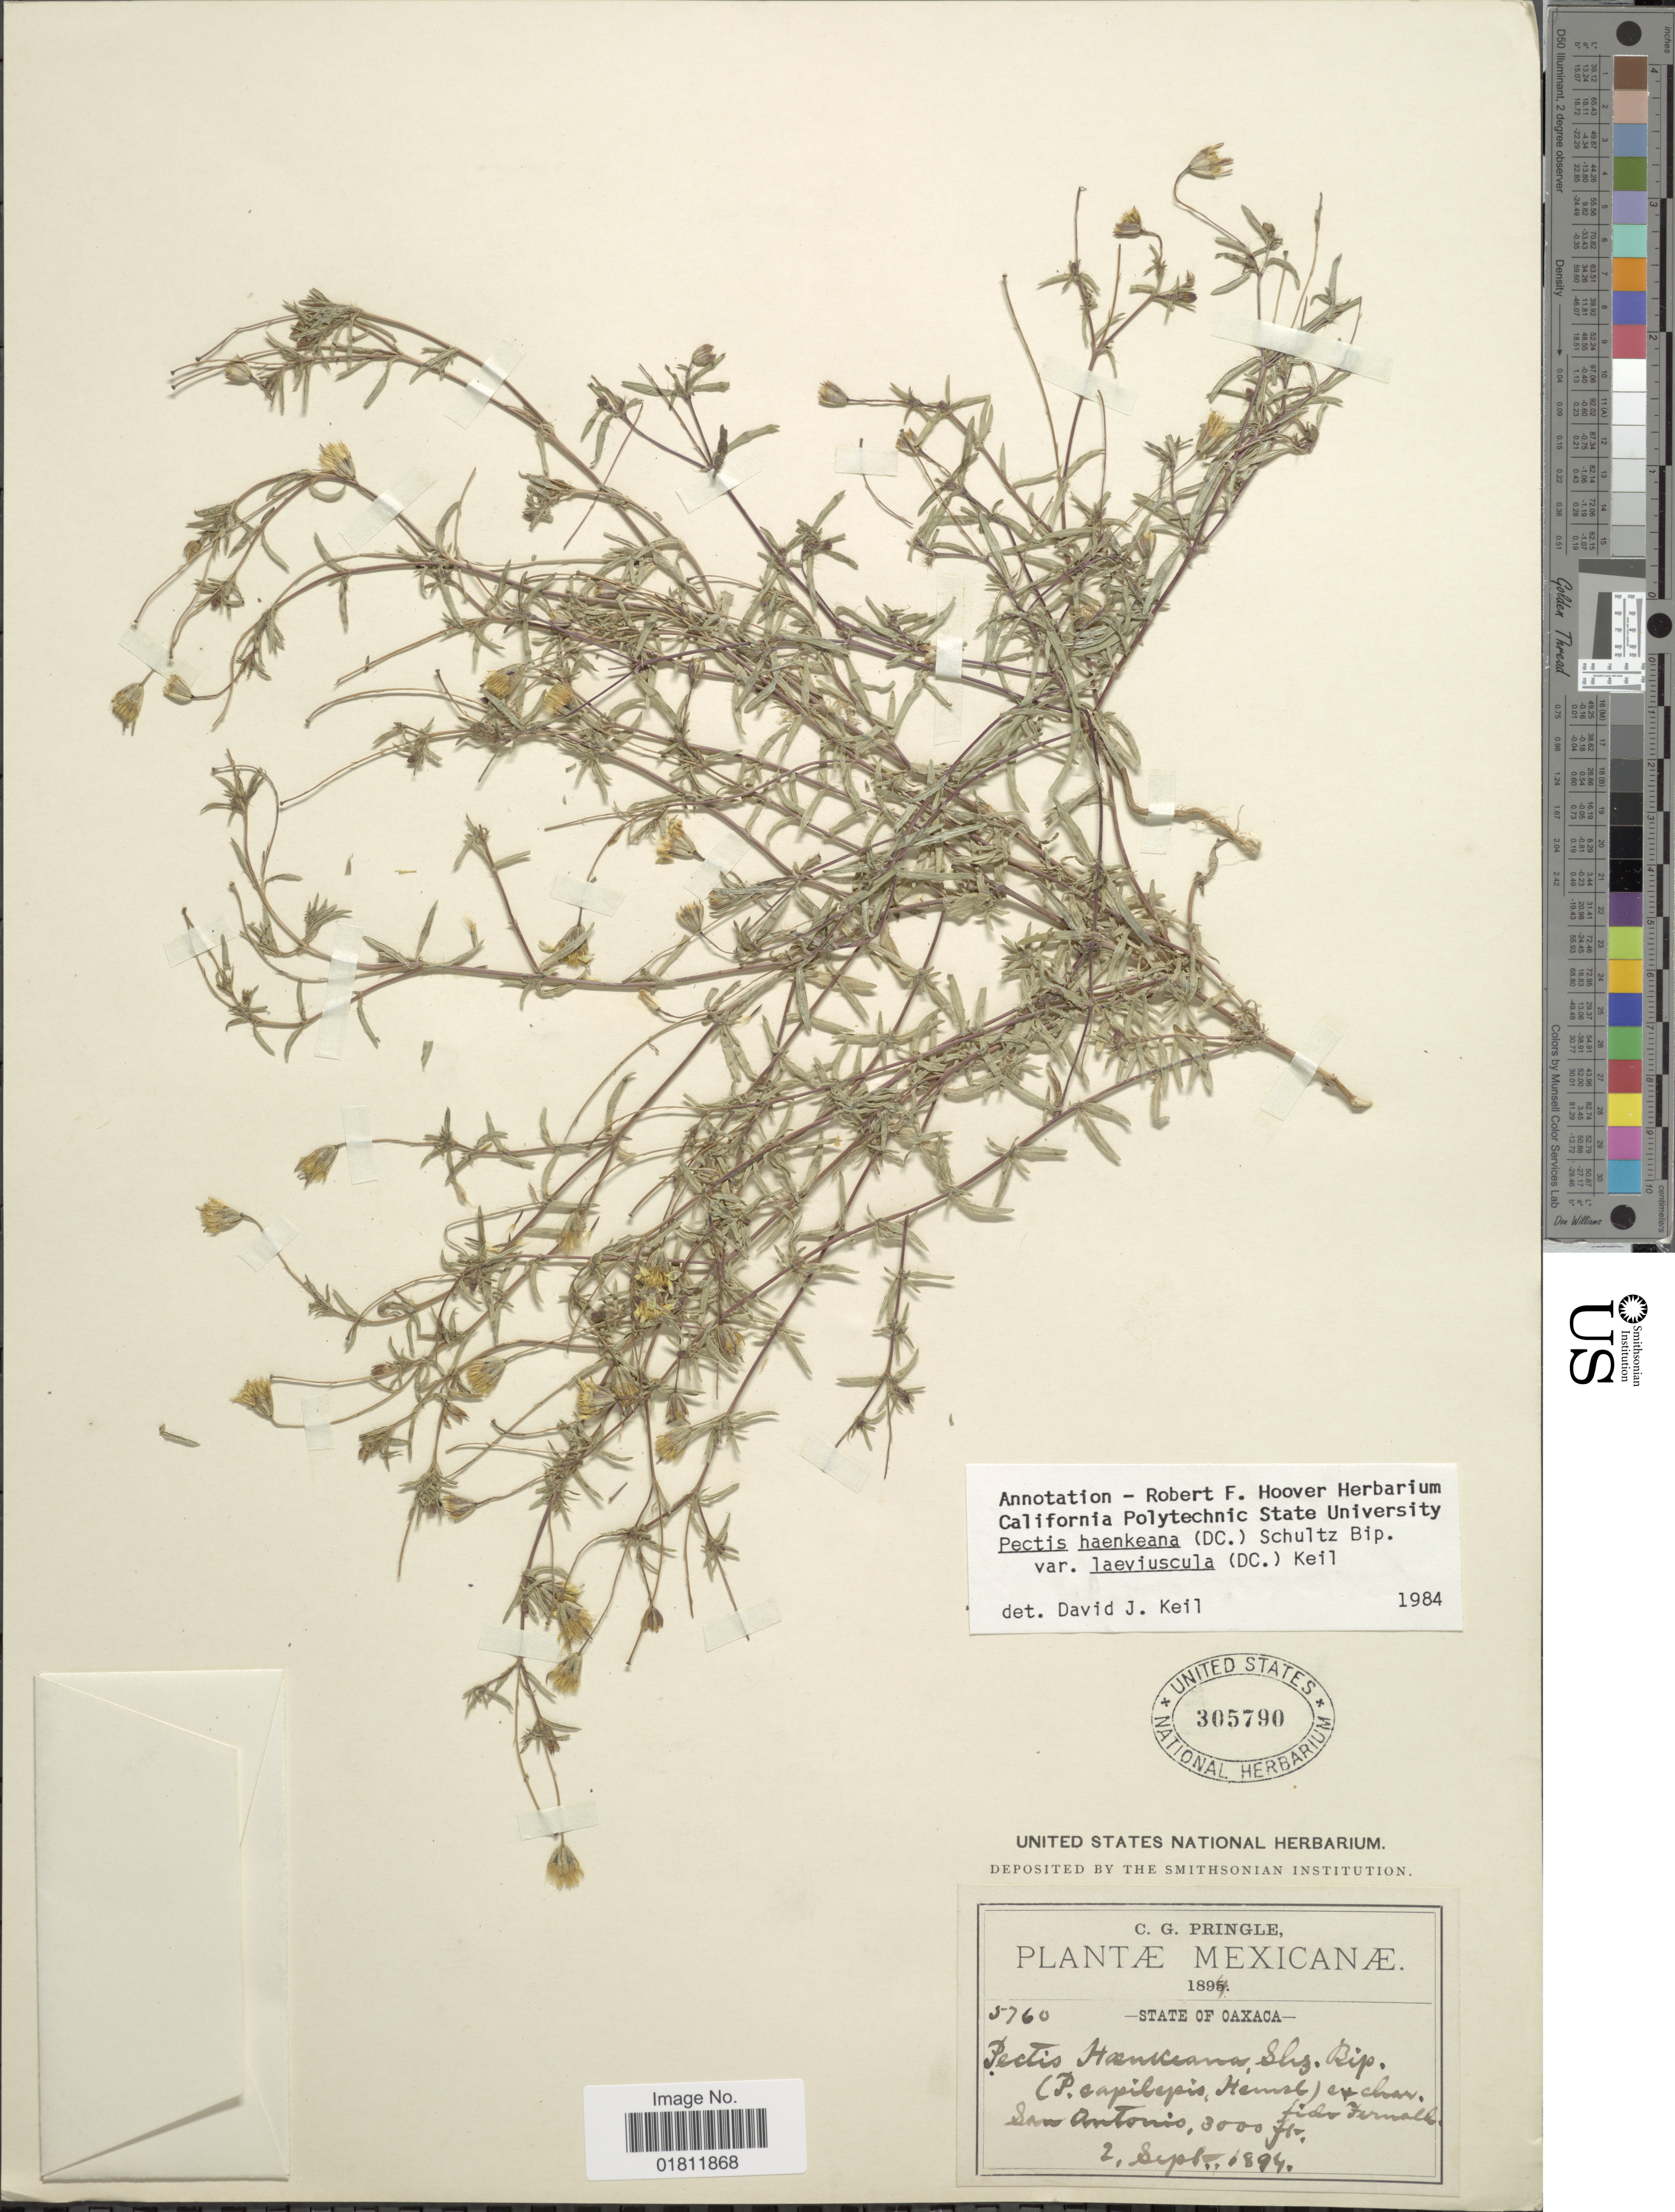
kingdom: Plantae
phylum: Tracheophyta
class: Magnoliopsida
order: Asterales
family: Asteraceae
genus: Pectis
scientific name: Pectis haenkeana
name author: (DC.) Sch. Bip.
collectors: C. G. Pringle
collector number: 5760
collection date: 1894-09-02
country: Mexico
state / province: Oaxaca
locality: State of Oaxaca. San Antonio.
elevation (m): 914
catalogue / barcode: US 305790